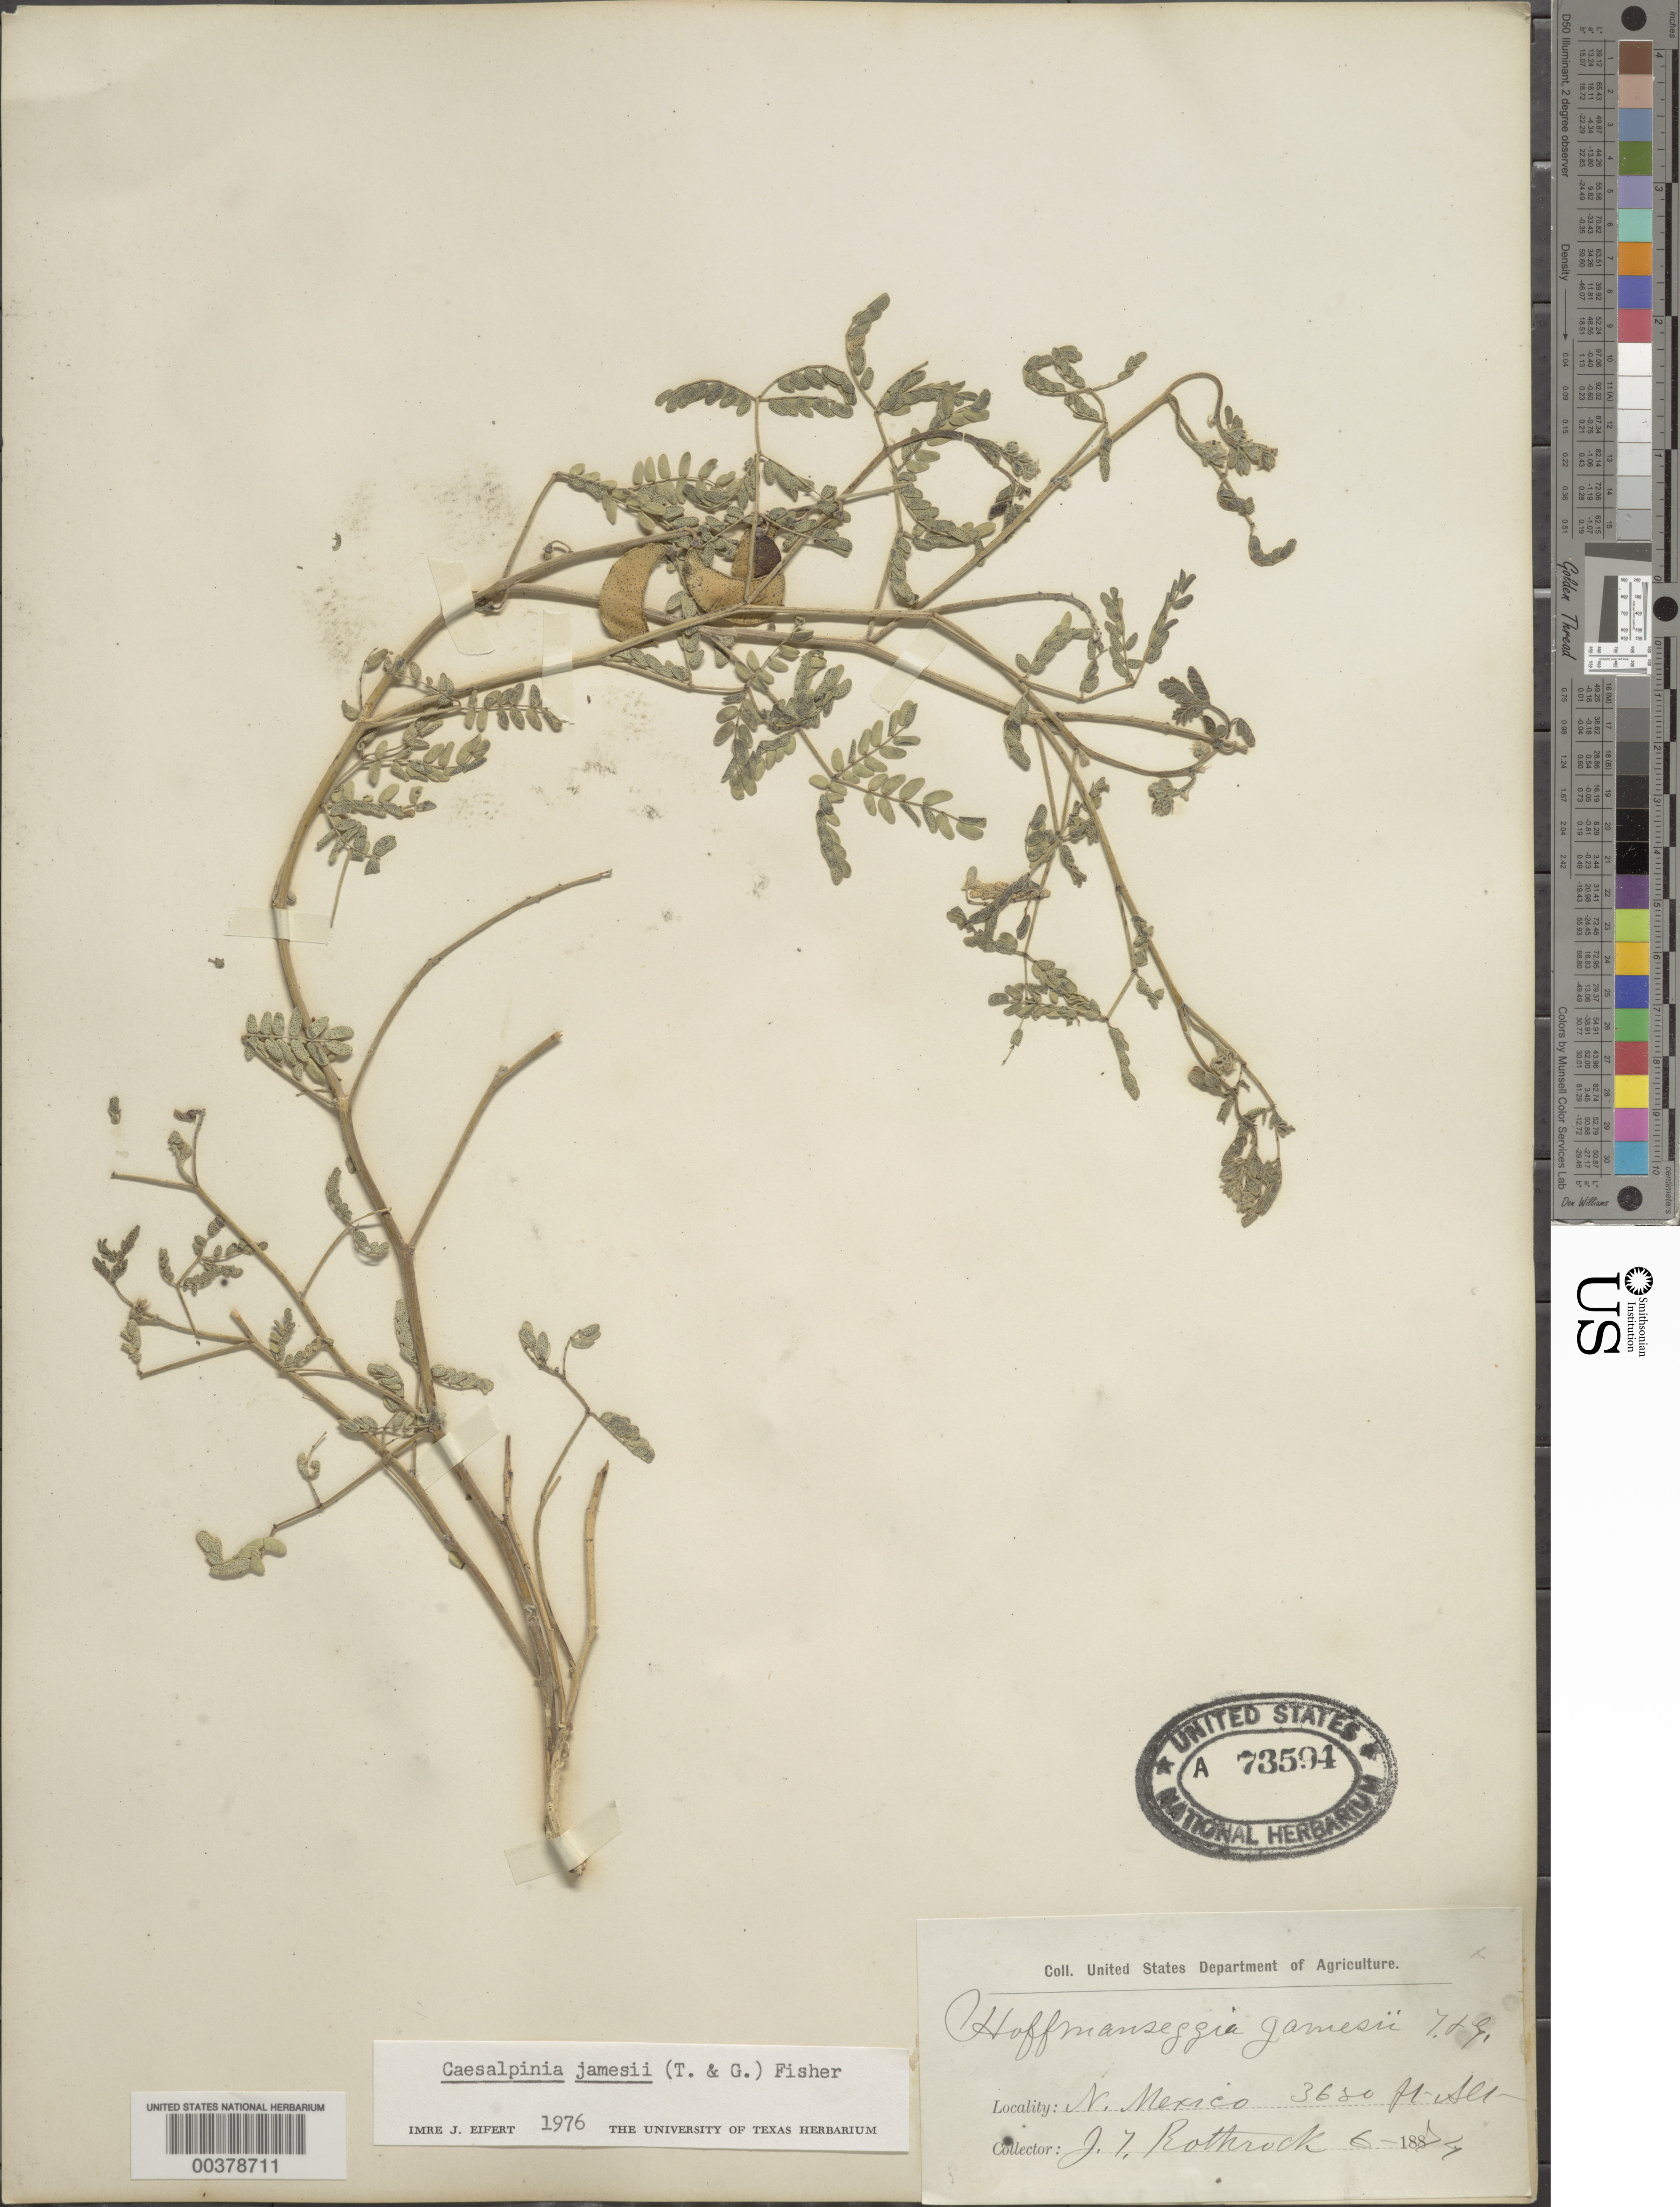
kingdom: Plantae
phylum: Tracheophyta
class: Magnoliopsida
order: Fabales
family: Fabaceae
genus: Pomaria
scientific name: Pomaria jamesii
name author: (Torr. & A. Gray) Walp.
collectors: J. T. Rothrock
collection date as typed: Jun 1874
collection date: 1874-06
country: United States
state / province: New Mexico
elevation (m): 1122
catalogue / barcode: US 73594A